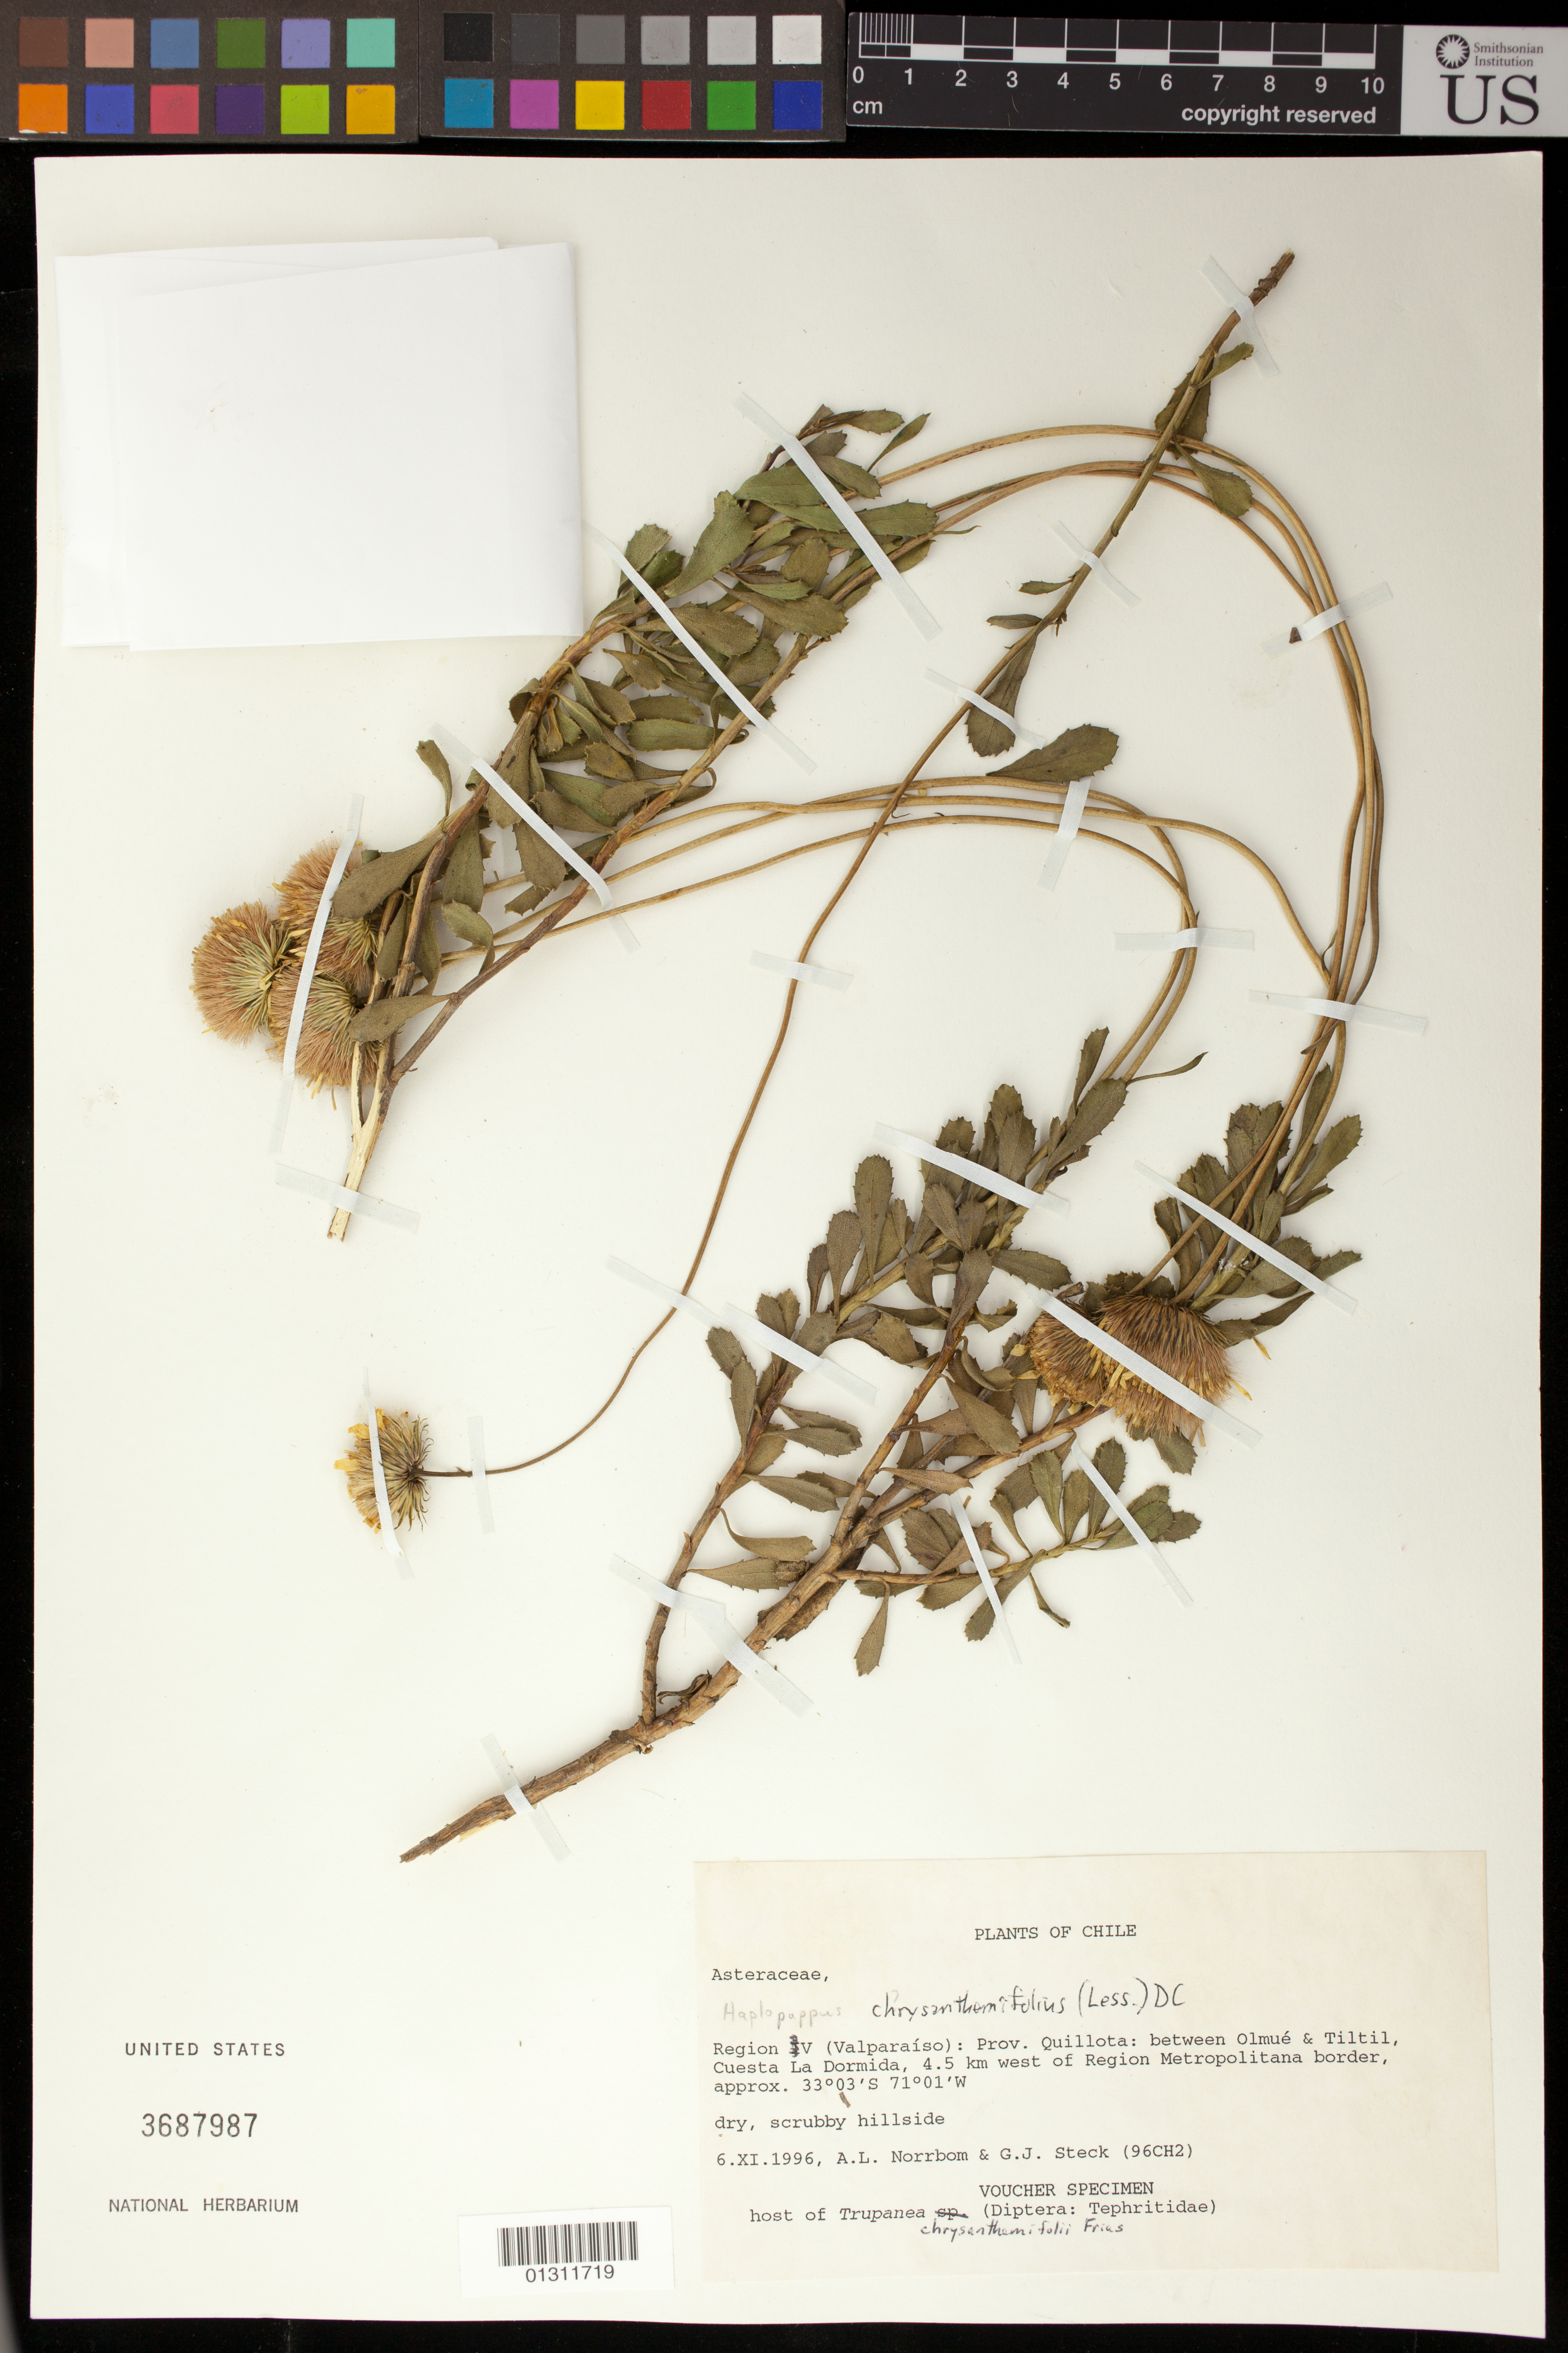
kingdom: Plantae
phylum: Tracheophyta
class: Magnoliopsida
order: Asterales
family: Asteraceae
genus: Haplopappus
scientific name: Haplopappus chrysanthemifolius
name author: (Less.) DC.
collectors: A. L. Norrbom & G. Steck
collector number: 96CH2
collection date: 1996-11-06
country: Chile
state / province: Valparaíso (V)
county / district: Quillota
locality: between Olmue and Tiltil, Cuesta La Dormida, 4.5 km W of Region Metropolitana border.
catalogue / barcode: US 3687987